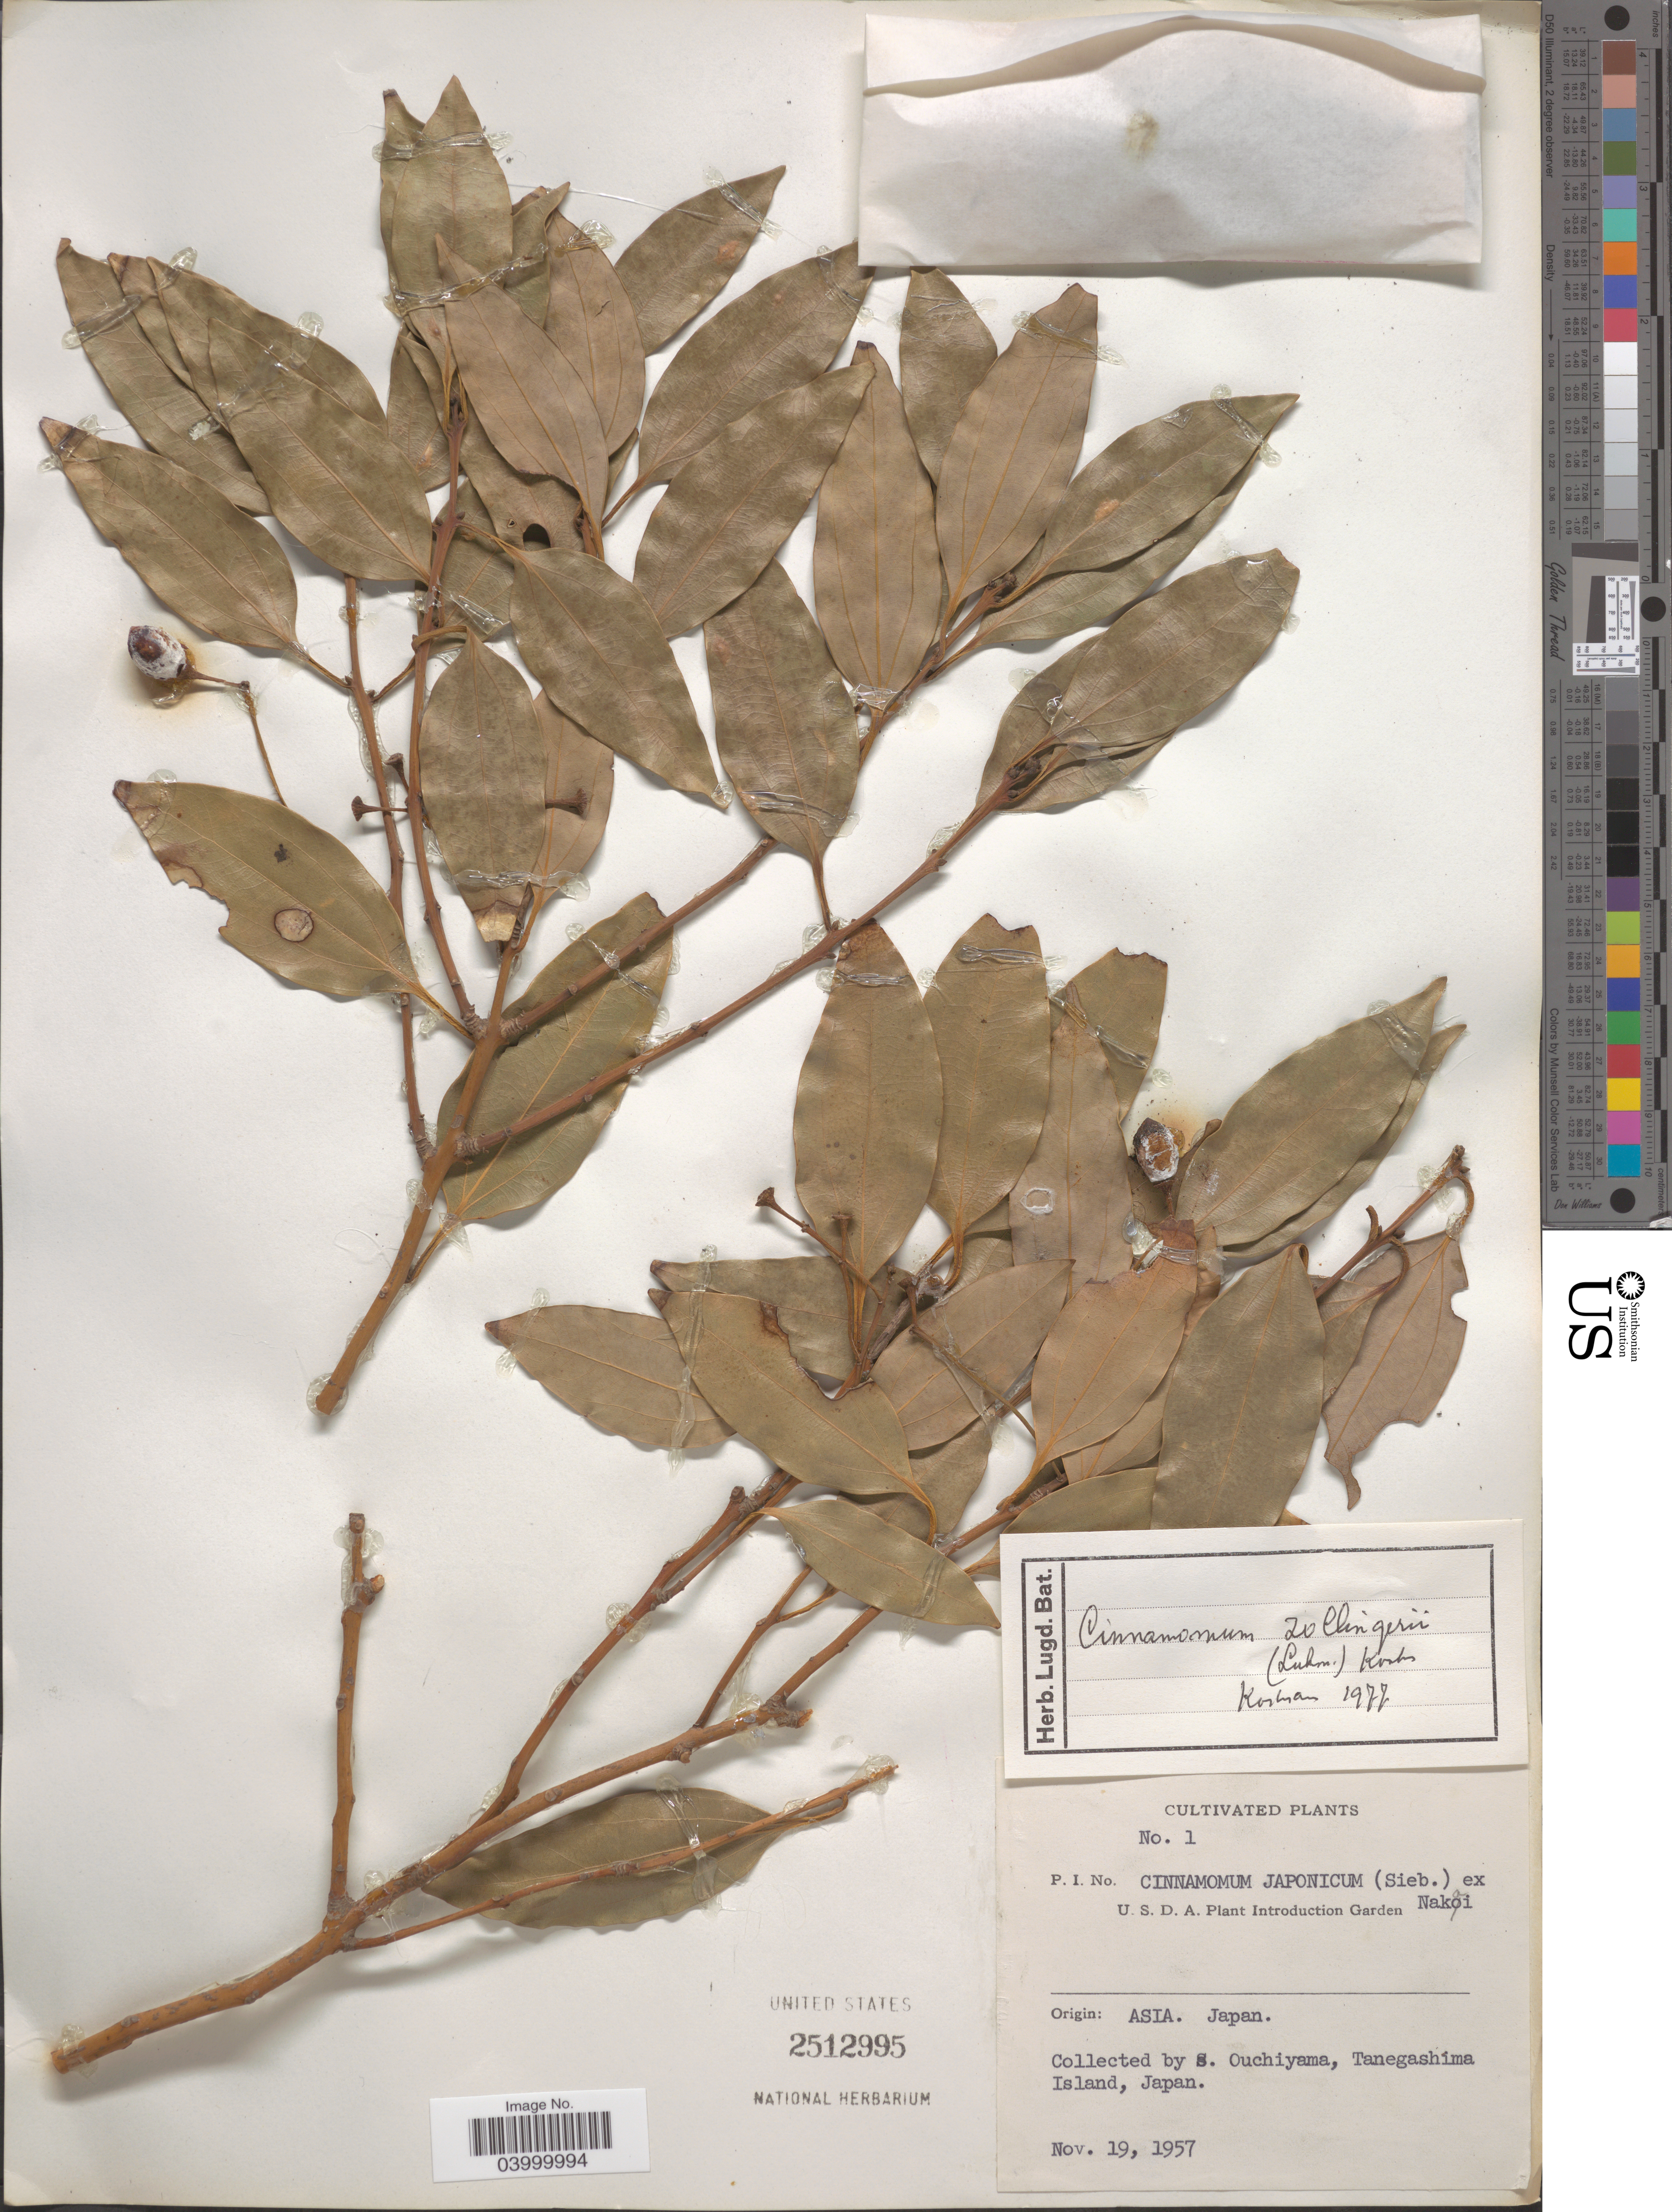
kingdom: Plantae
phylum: Tracheophyta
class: Magnoliopsida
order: Laurales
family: Lauraceae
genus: Cinnamomum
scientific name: Cinnamomum zollingeri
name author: Lukman.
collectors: S. Ouchiyama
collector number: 1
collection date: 1957-11-19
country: Japan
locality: Tanegashima Island.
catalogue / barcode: US 2512995